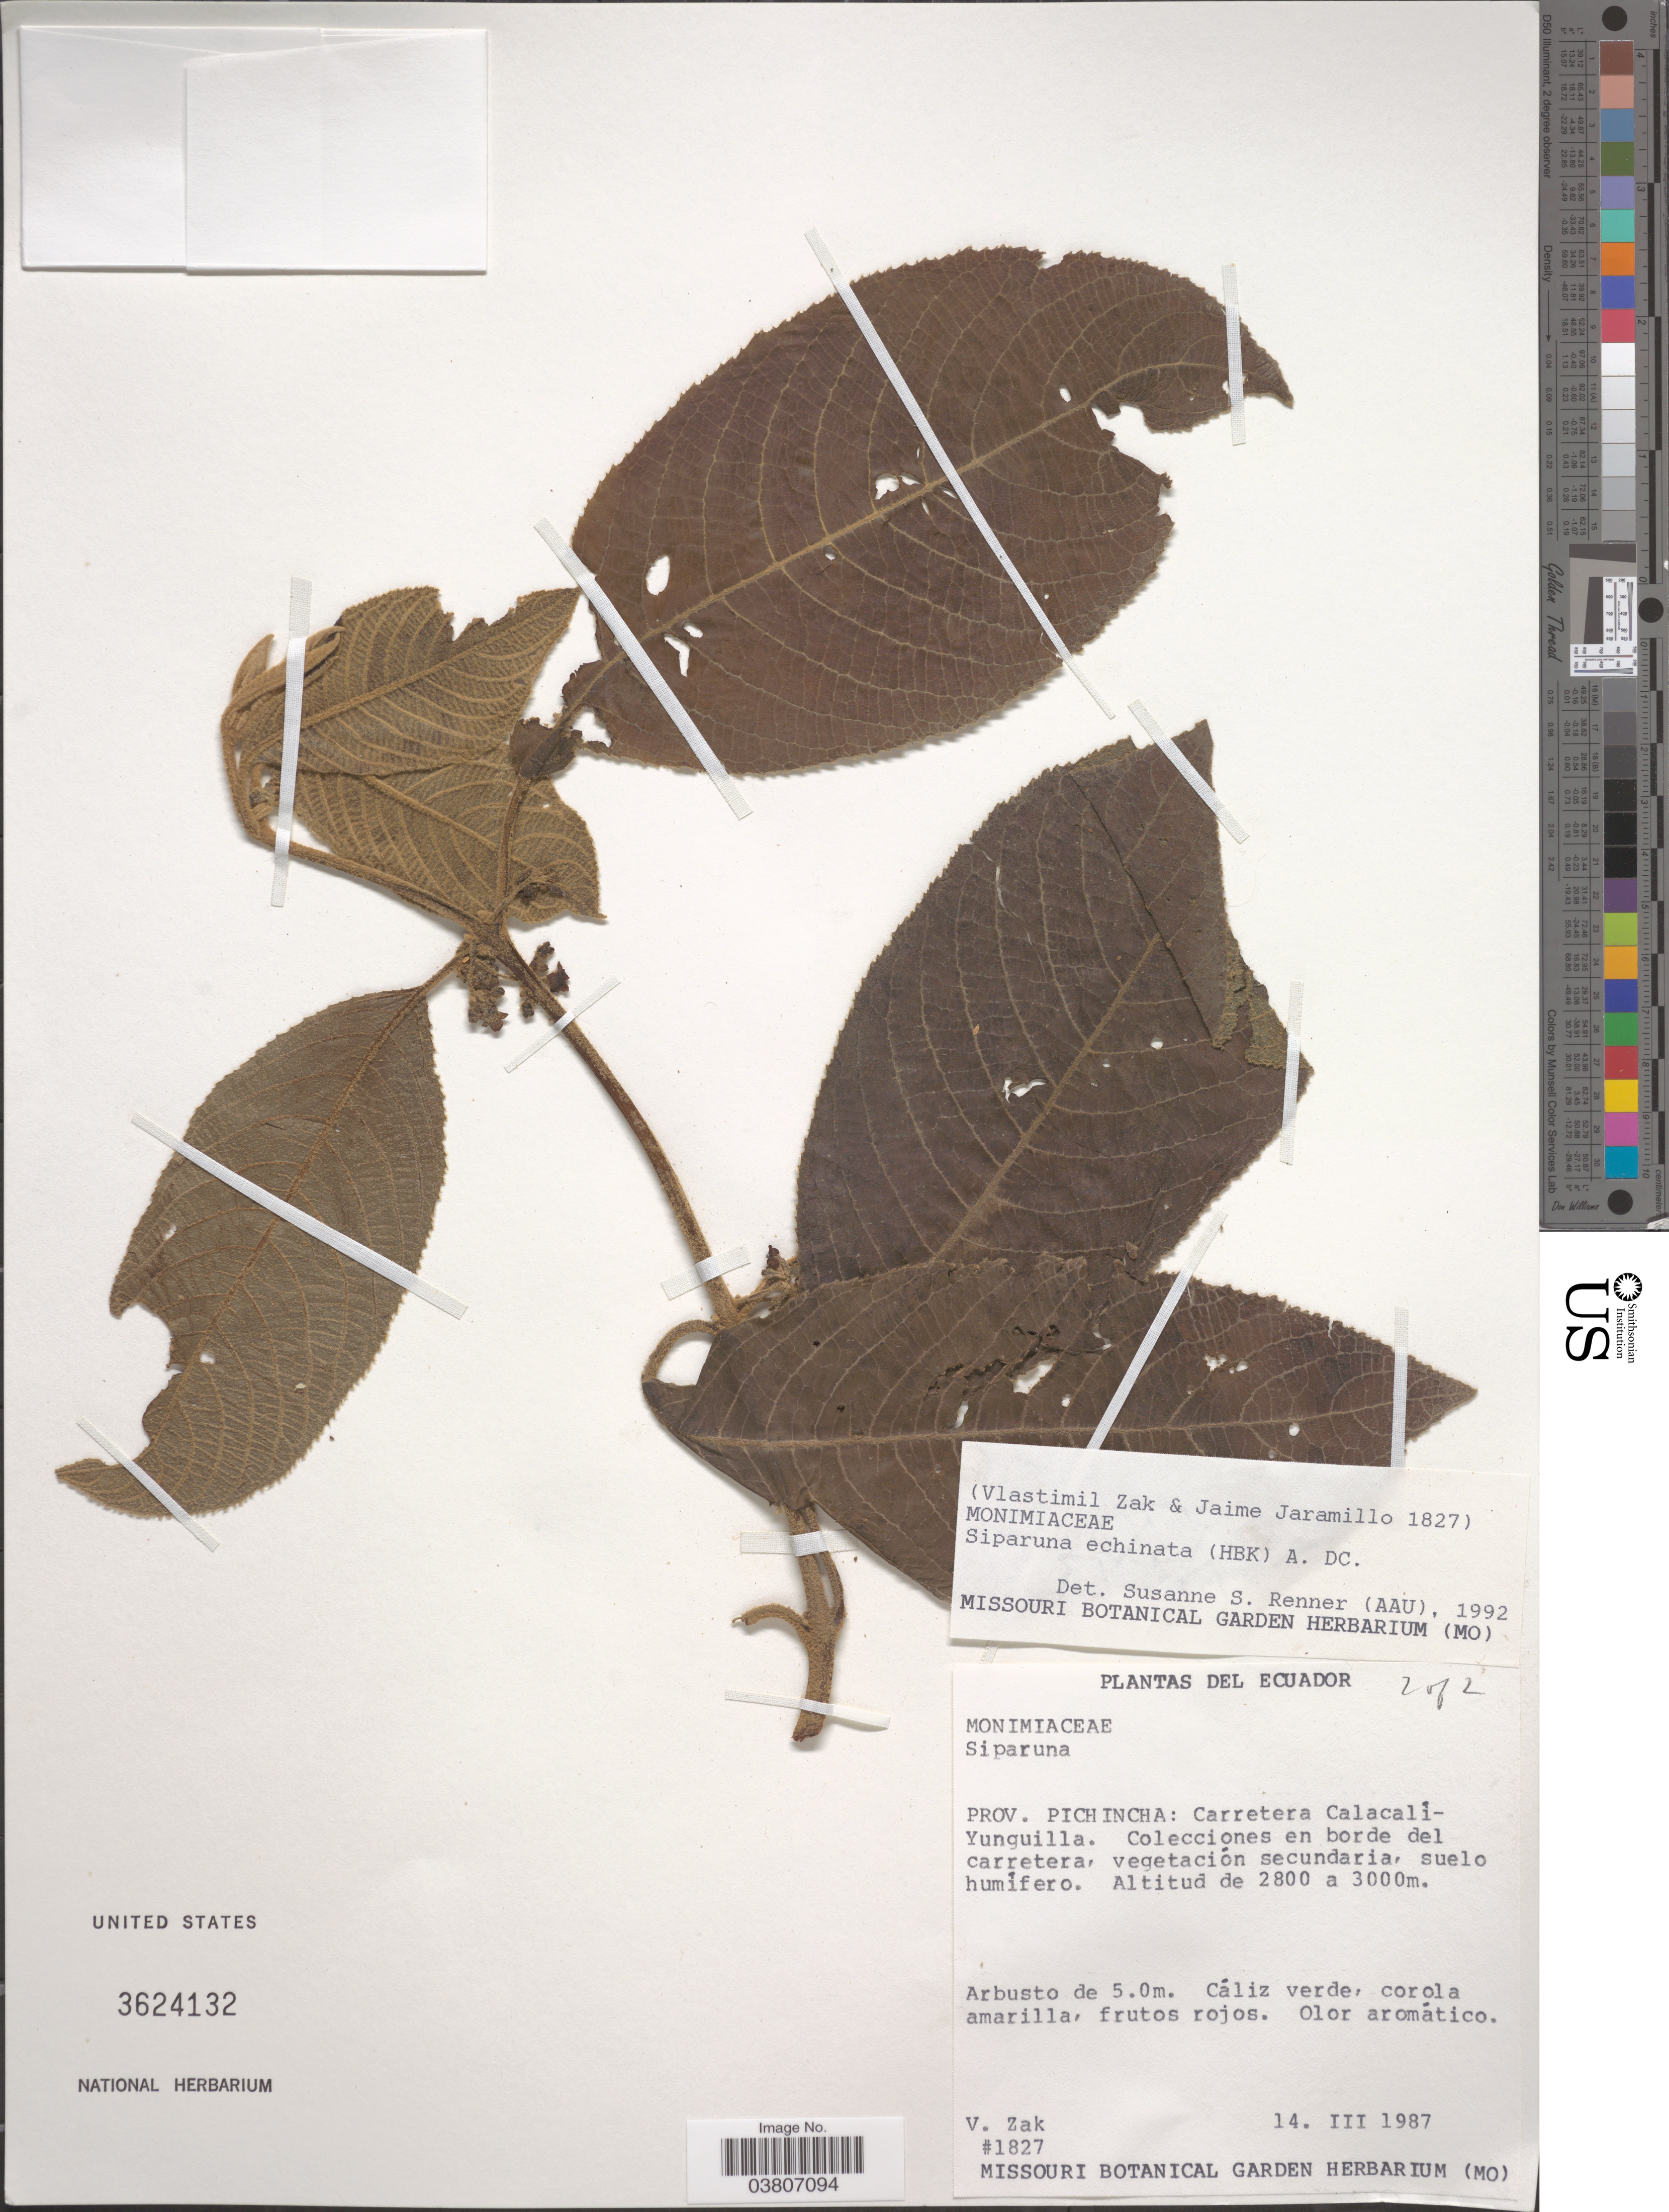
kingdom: Plantae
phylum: Tracheophyta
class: Magnoliopsida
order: Laurales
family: Siparunaceae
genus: Siparuna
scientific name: Siparuna echinata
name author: (Kunth) A. DC.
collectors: V. Zak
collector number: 1827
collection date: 1987-03-14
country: Ecuador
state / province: Pichincha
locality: Carretera Calacali-Yunguilla. En borde del carretera, vegetación secundaria, suelo humífero.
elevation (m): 2800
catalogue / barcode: US 3624132